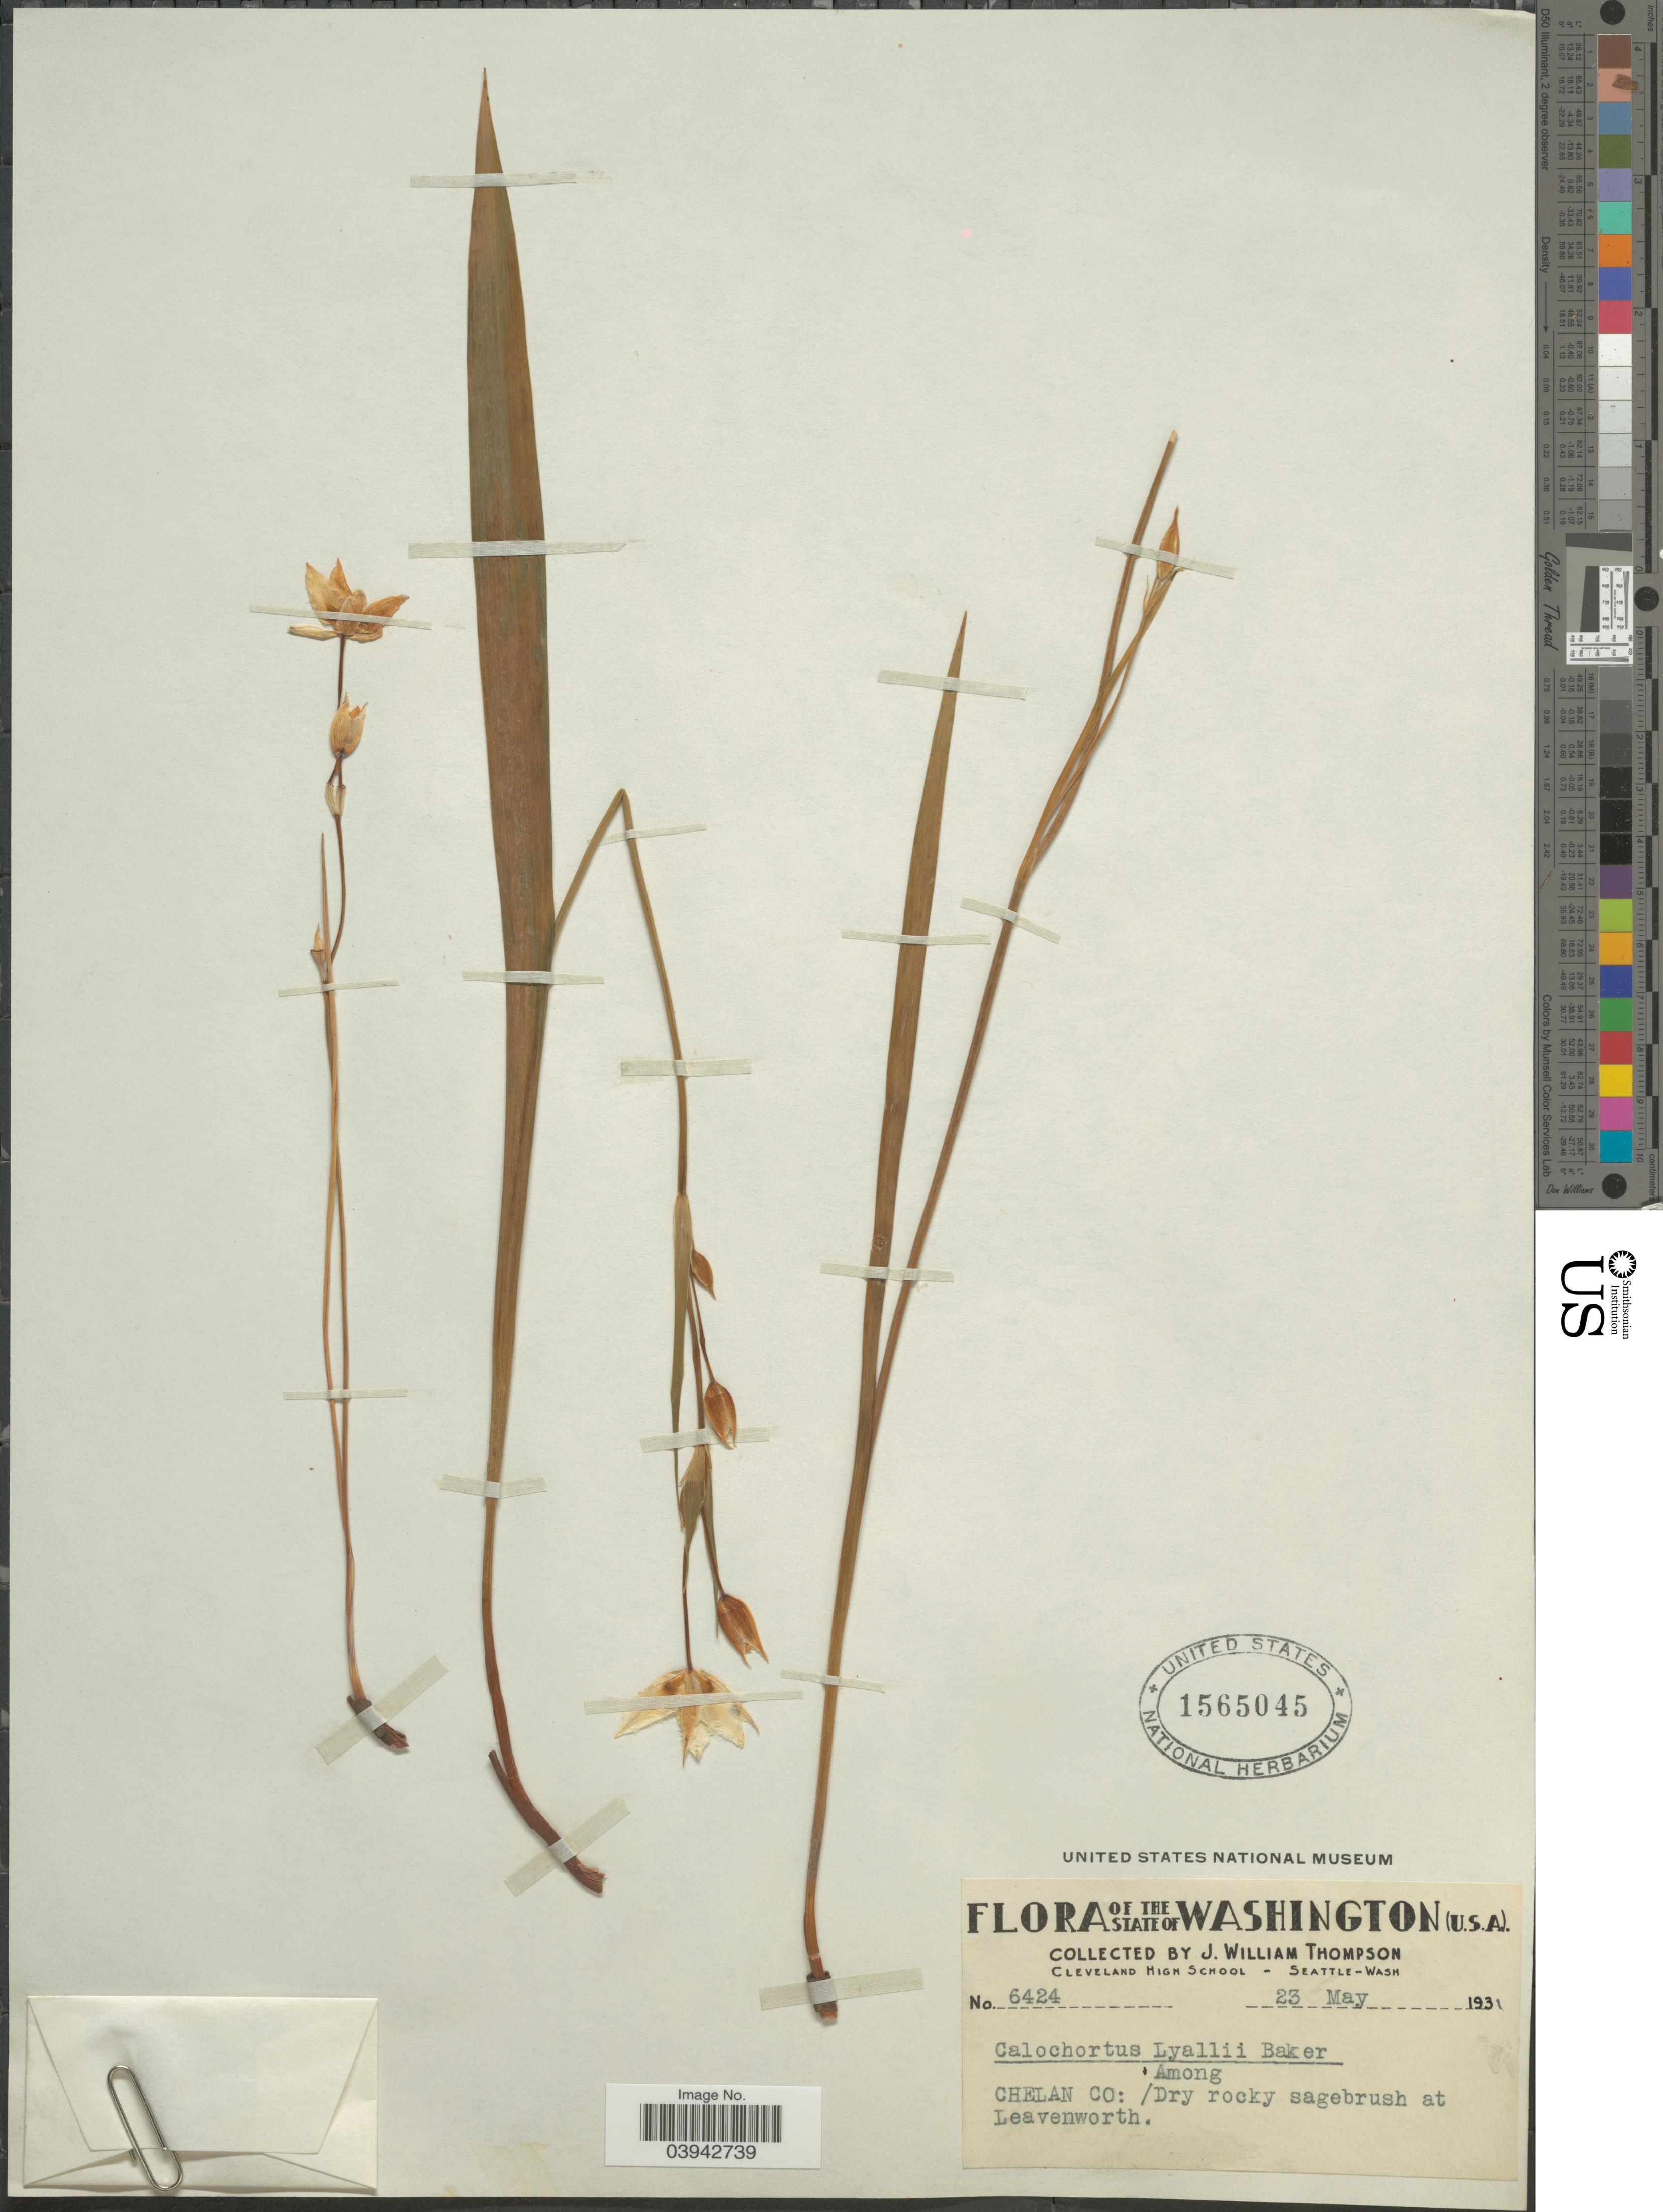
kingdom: Plantae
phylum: Tracheophyta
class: Liliopsida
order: Liliales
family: Liliaceae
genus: Calochortus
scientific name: Calochortus lyallii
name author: Baker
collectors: J. W. Thompson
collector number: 6424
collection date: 1931-05-23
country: United States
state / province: Washington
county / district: Chelan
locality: Chelan Co: /Among Dry rocky sagebrush at Leavenworth.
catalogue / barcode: US 1565045